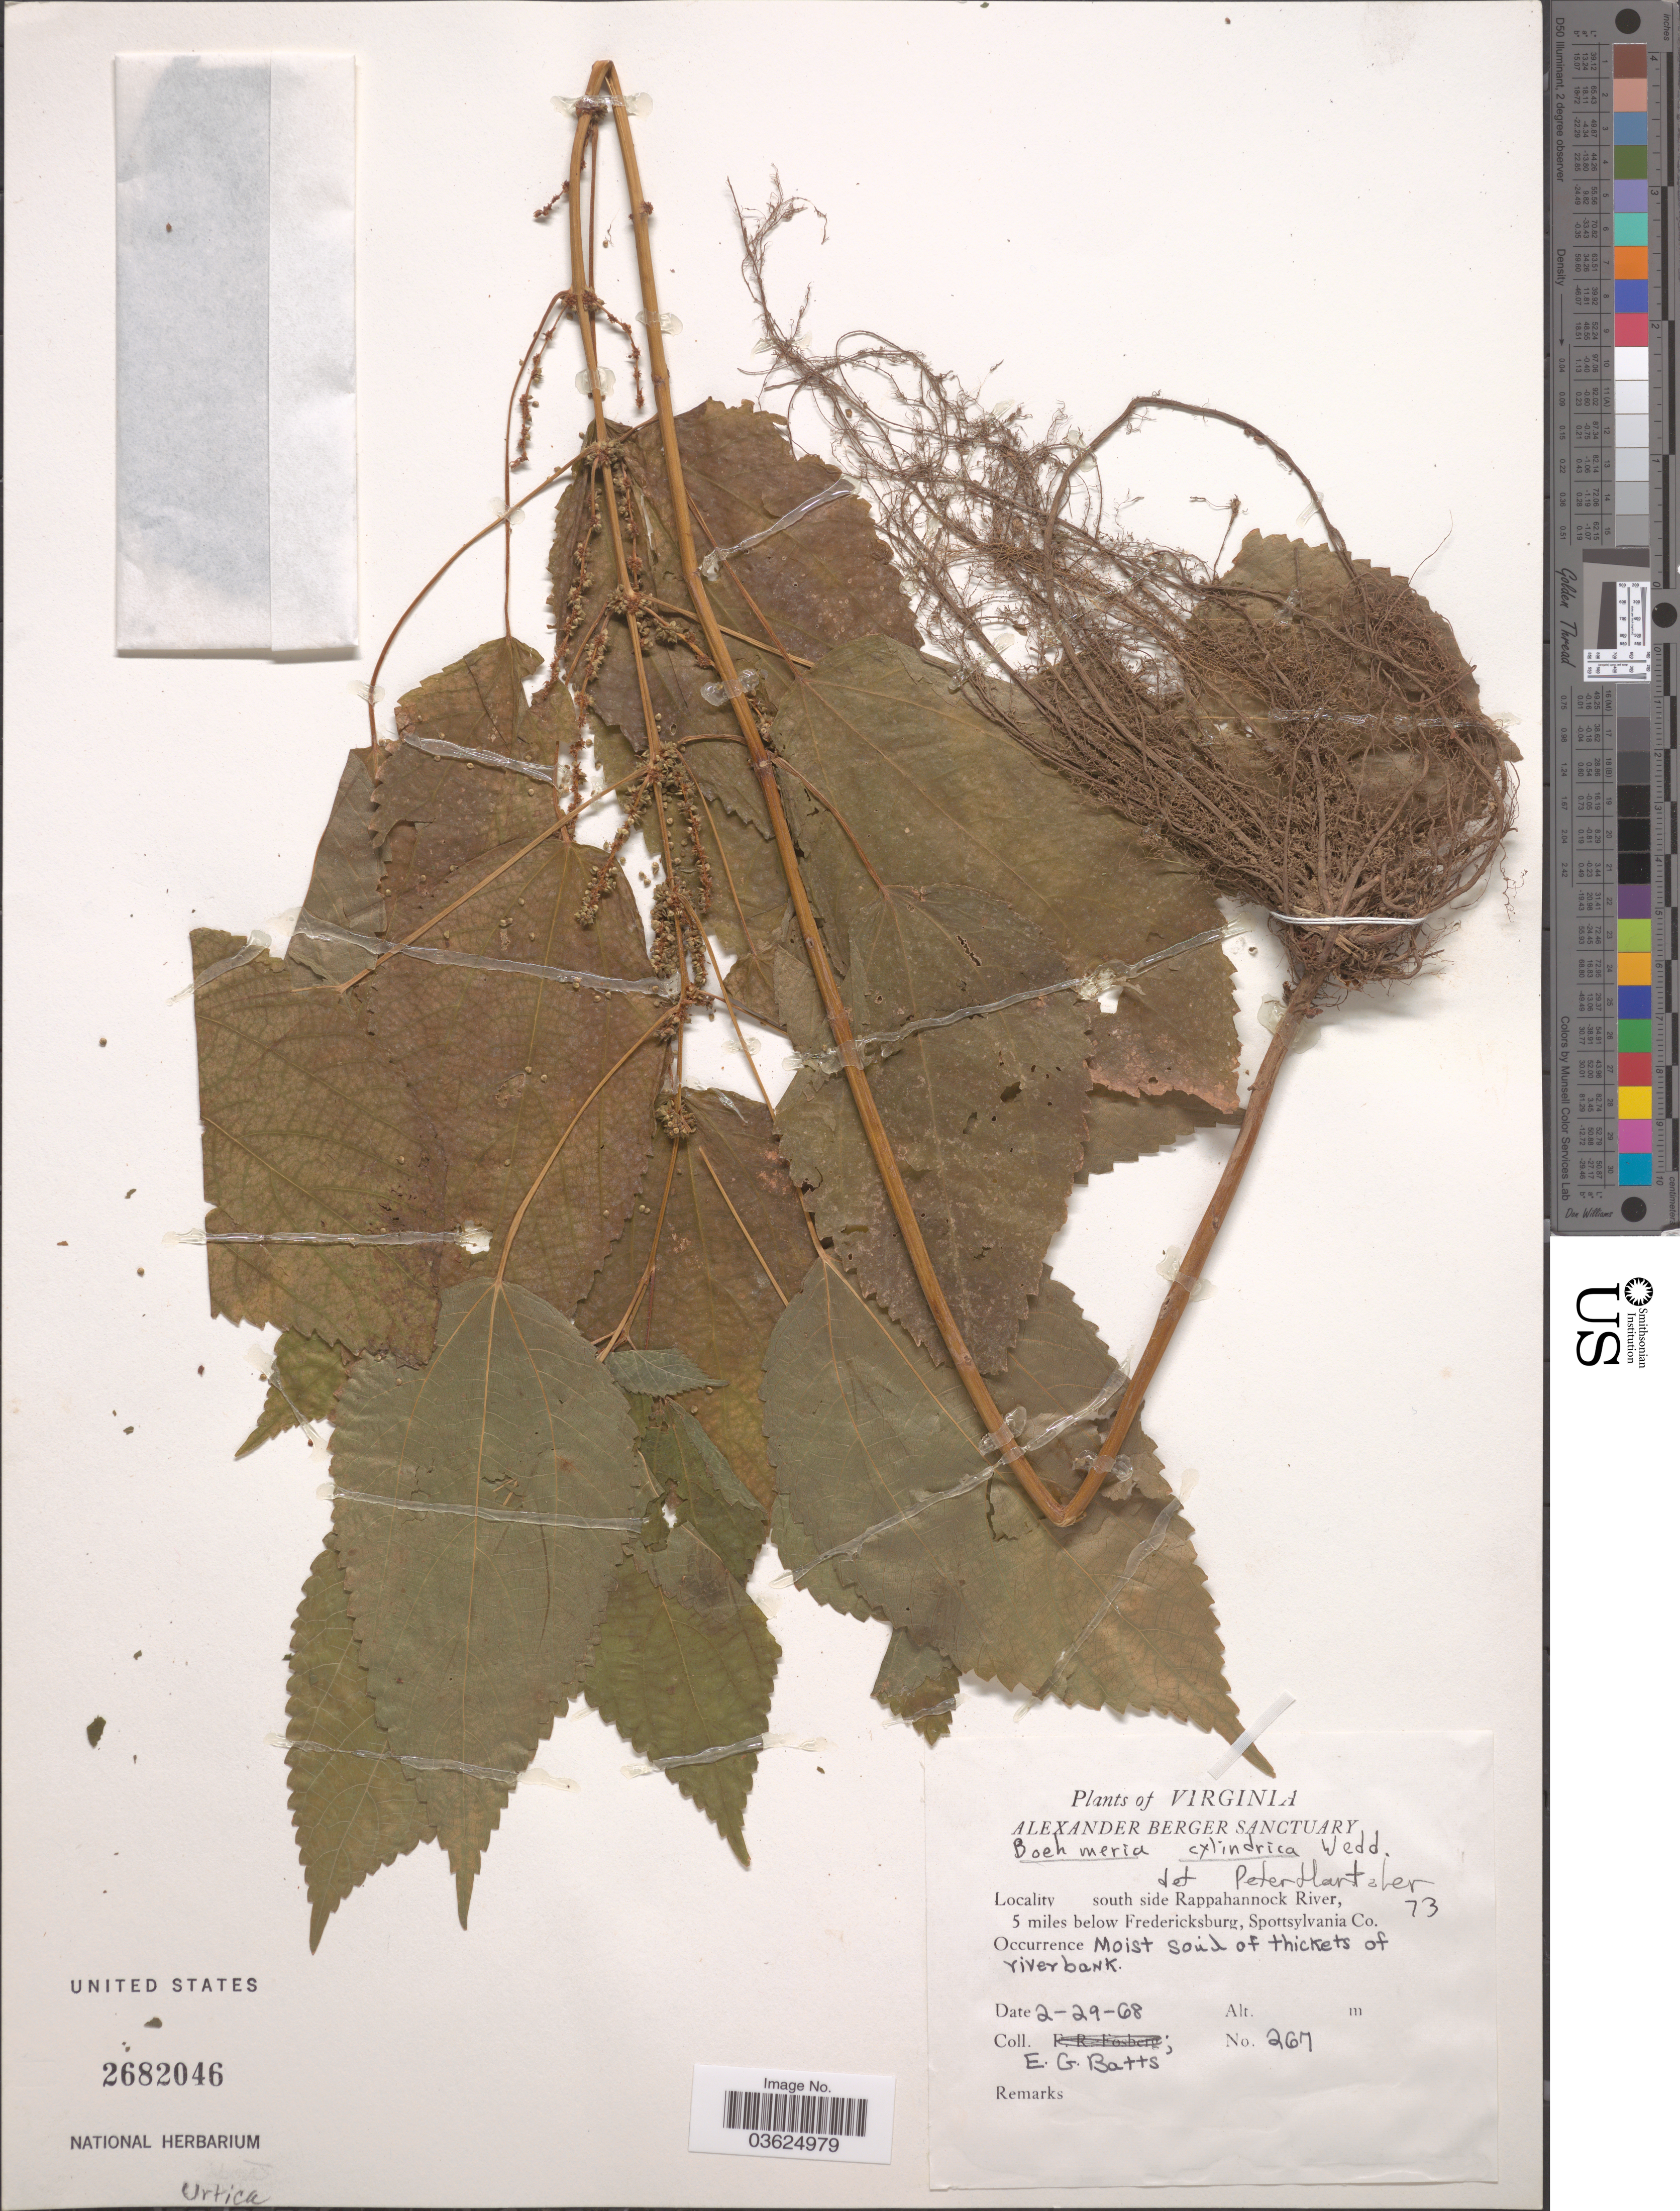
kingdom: Plantae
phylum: Tracheophyta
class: Magnoliopsida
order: Rosales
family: Urticaceae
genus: Boehmeria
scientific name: Boehmeria cylindrica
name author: (L.) Sw.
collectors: E. Batts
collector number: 267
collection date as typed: Transcribed d/m/y: 29/2/68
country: United States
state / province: Virginia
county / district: Spotsylvania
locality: South side Rappahannock River, 5 miles below Fredericksburg, Spottsylvania Co.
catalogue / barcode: US 2682046